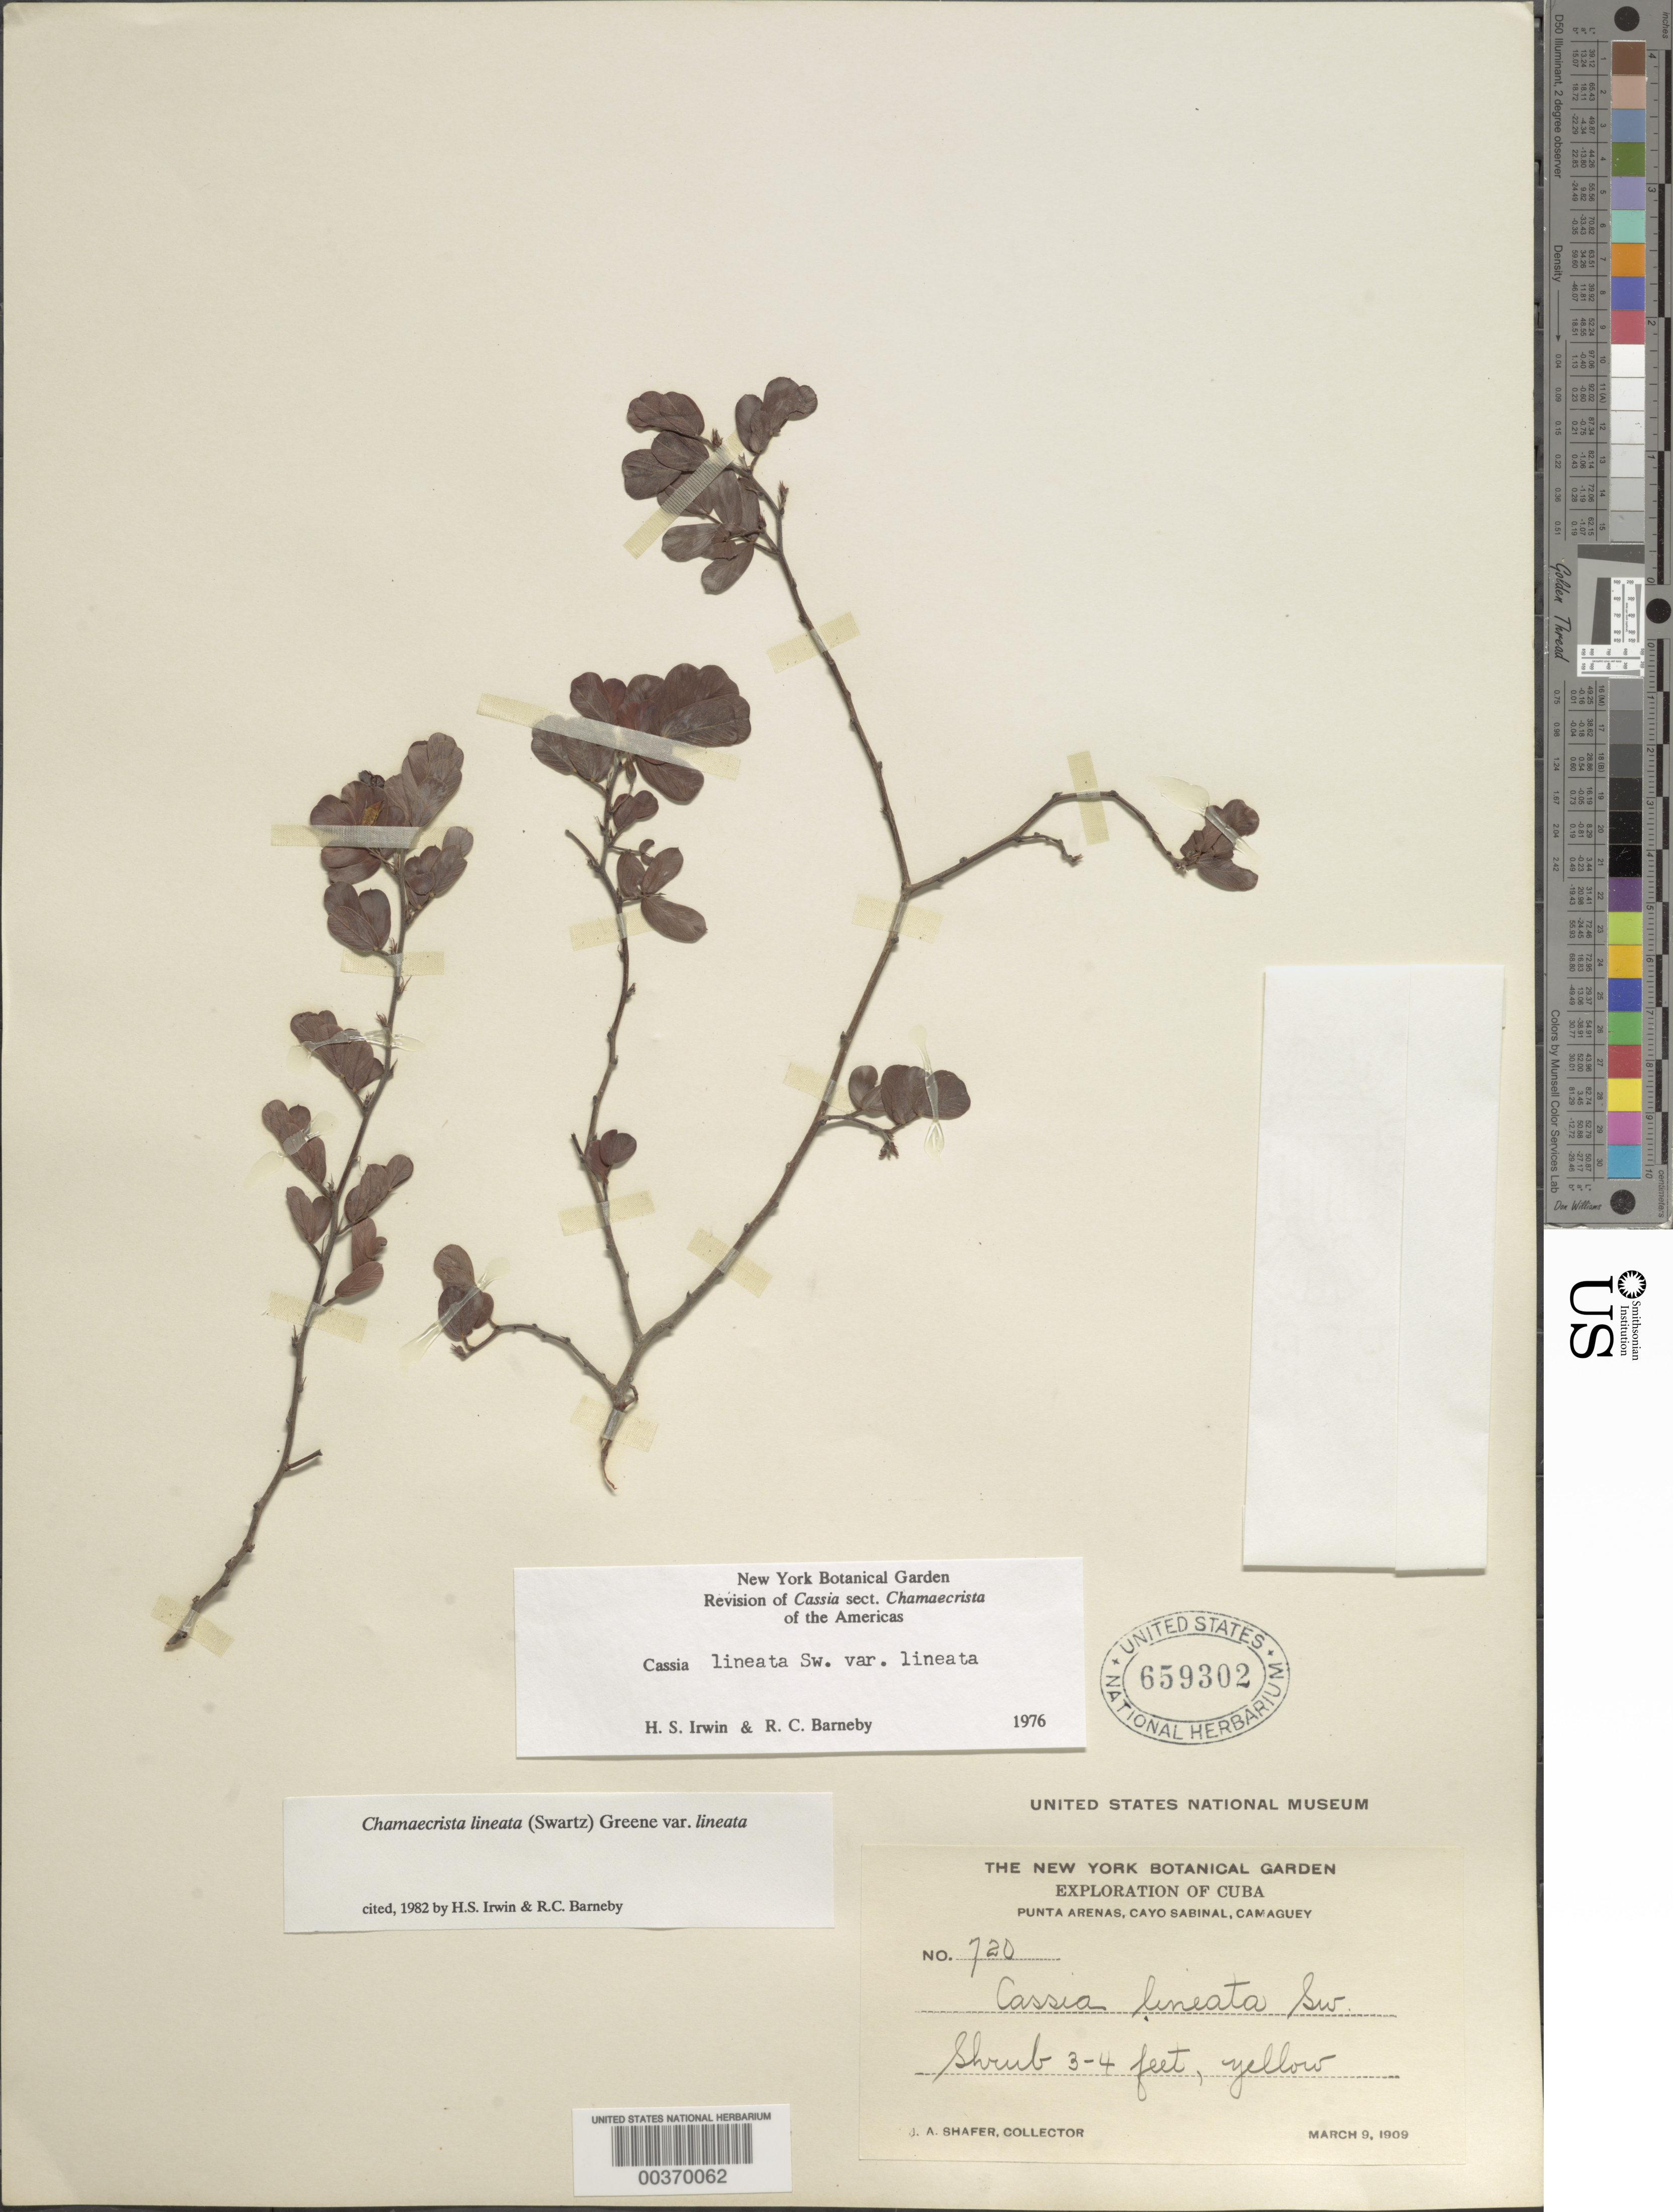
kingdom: Plantae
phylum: Tracheophyta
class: Magnoliopsida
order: Fabales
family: Fabaceae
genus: Chamaecrista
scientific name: Chamaecrista lineata var. lineata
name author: (Sw.) Greene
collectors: J. A. Shafer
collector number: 720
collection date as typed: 09 Mar 1909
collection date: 1909-03-09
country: Cuba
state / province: Camagüey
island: Greater Antilles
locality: Punta Arenas, Cayo Sabinal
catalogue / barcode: US 659302